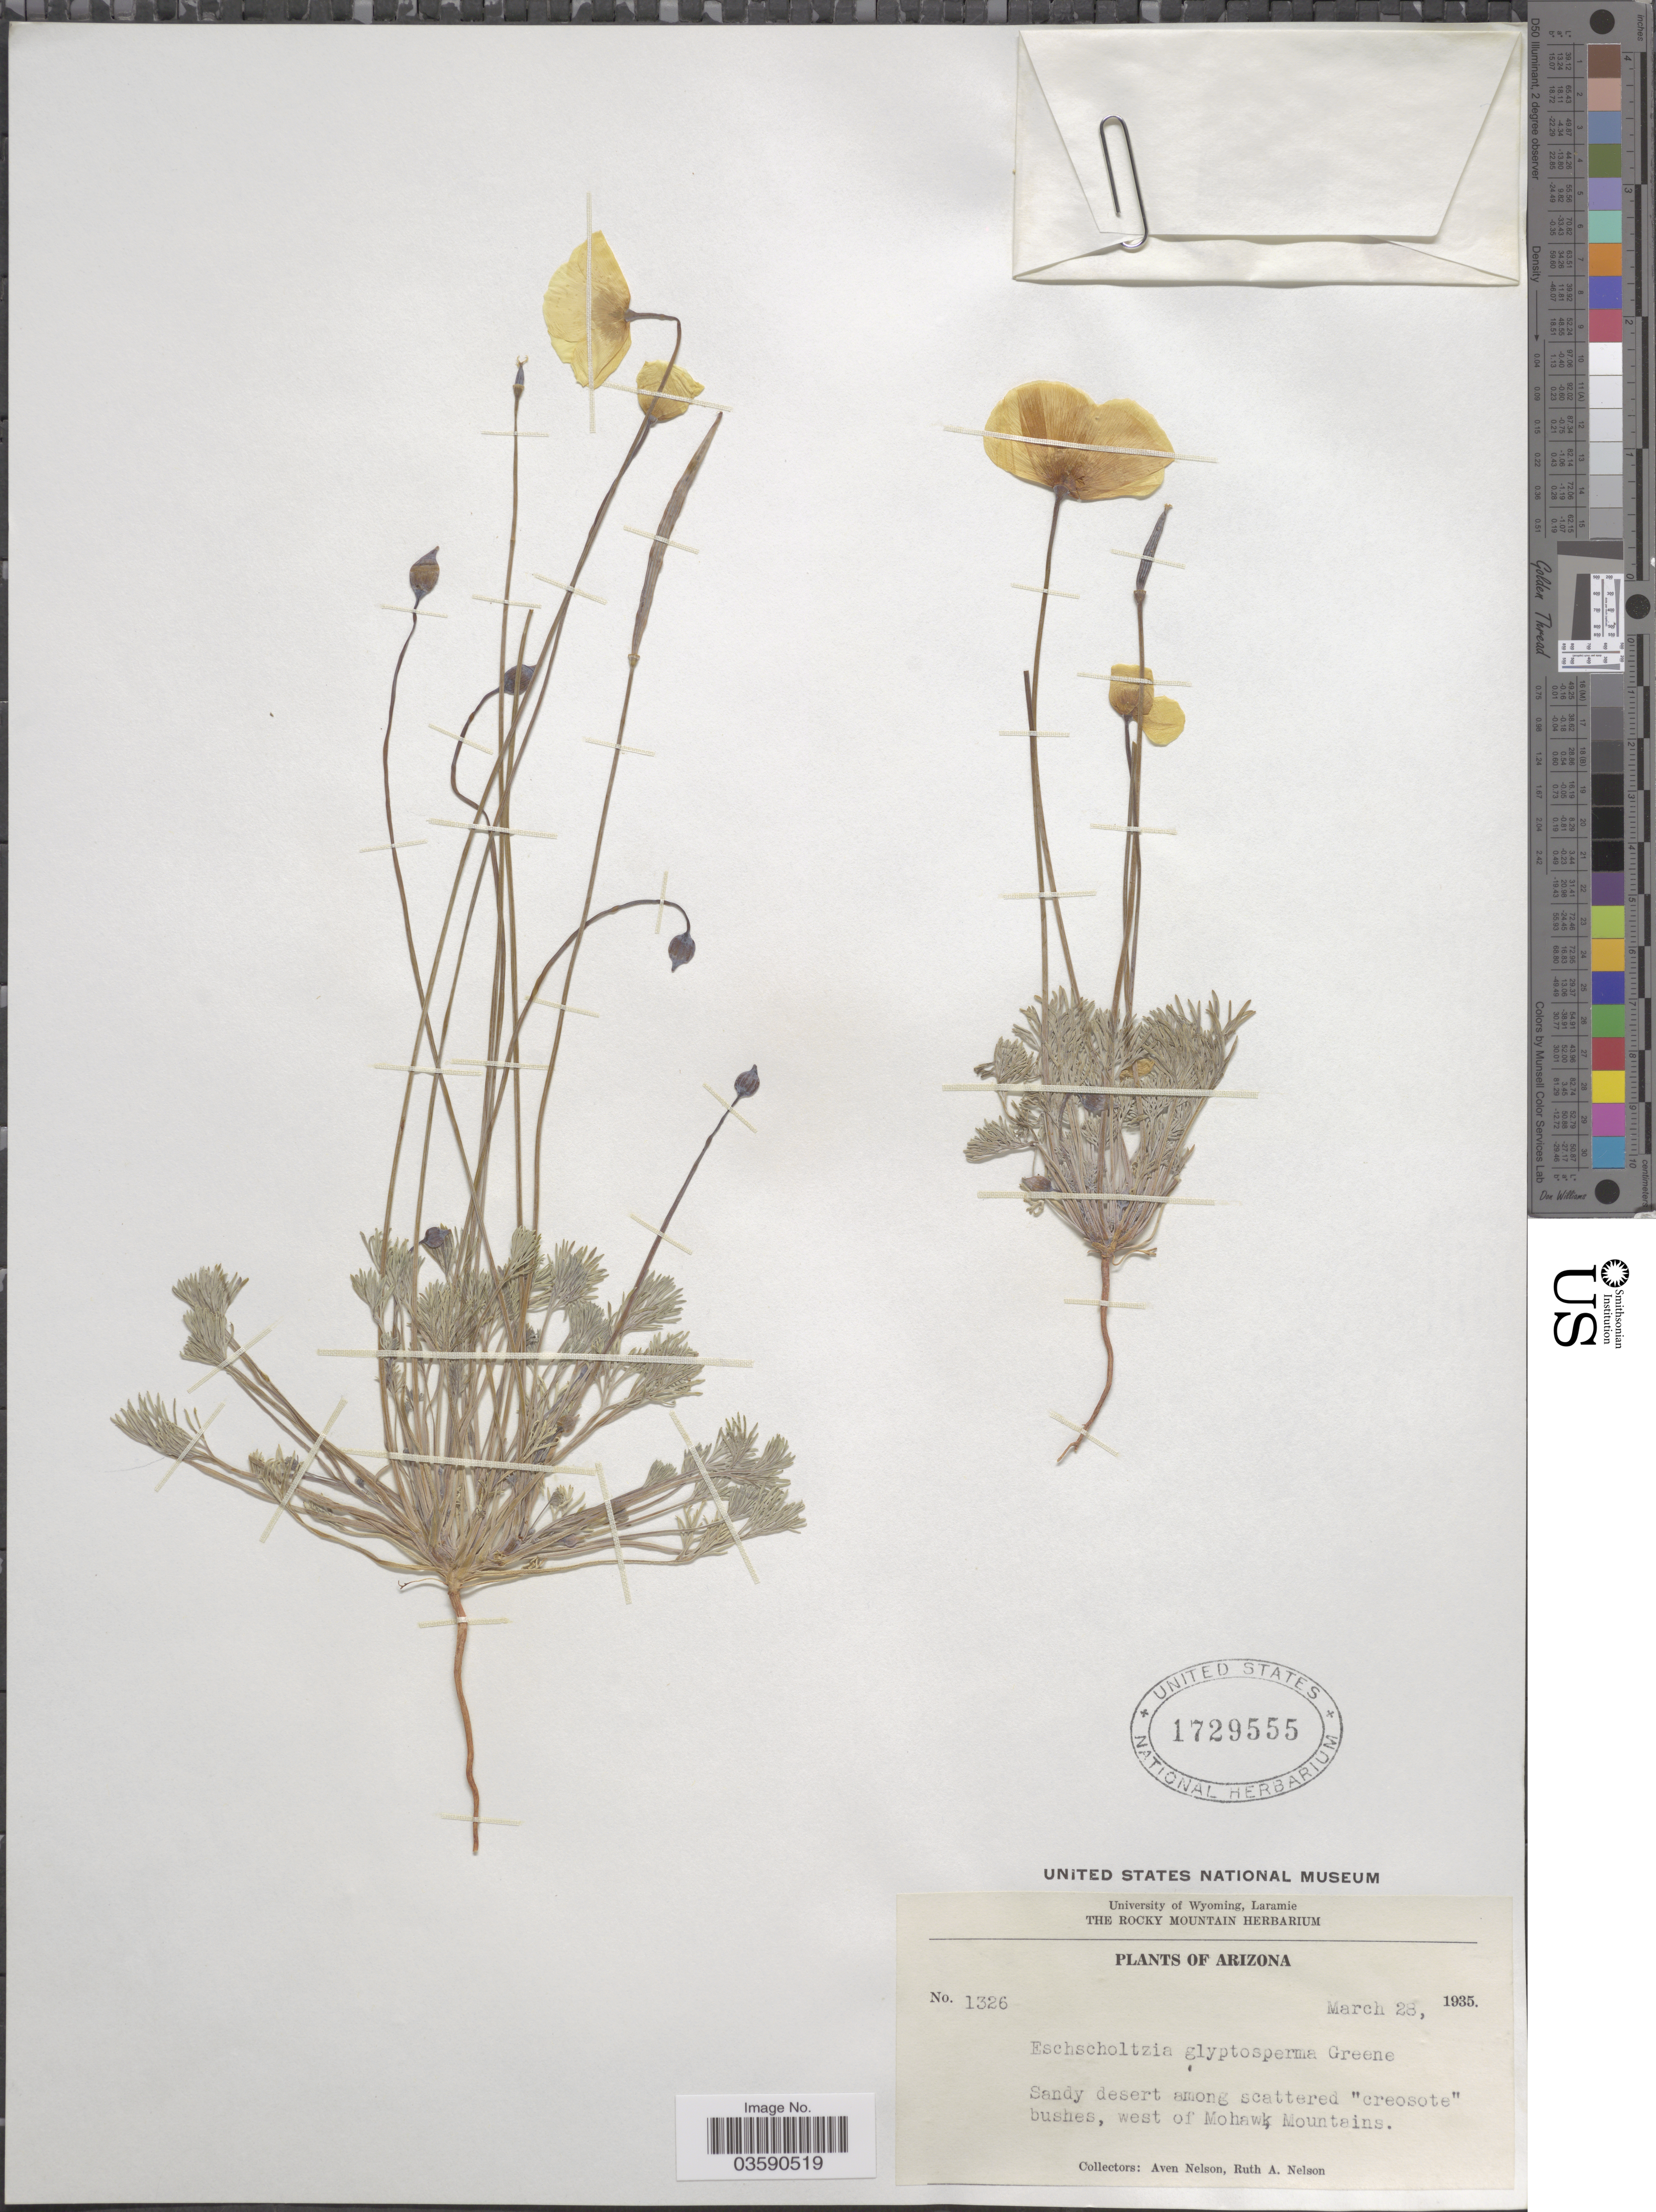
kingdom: Plantae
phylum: Tracheophyta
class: Magnoliopsida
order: Ranunculales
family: Papaveraceae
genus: Eschscholzia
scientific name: Eschscholzia glyptosperma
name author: Greene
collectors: A. Nelson & R. A. Nelson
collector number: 1326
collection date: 1935-03-28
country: United States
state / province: Arizona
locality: West of Mohawk Mountains.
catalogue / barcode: US 1729555